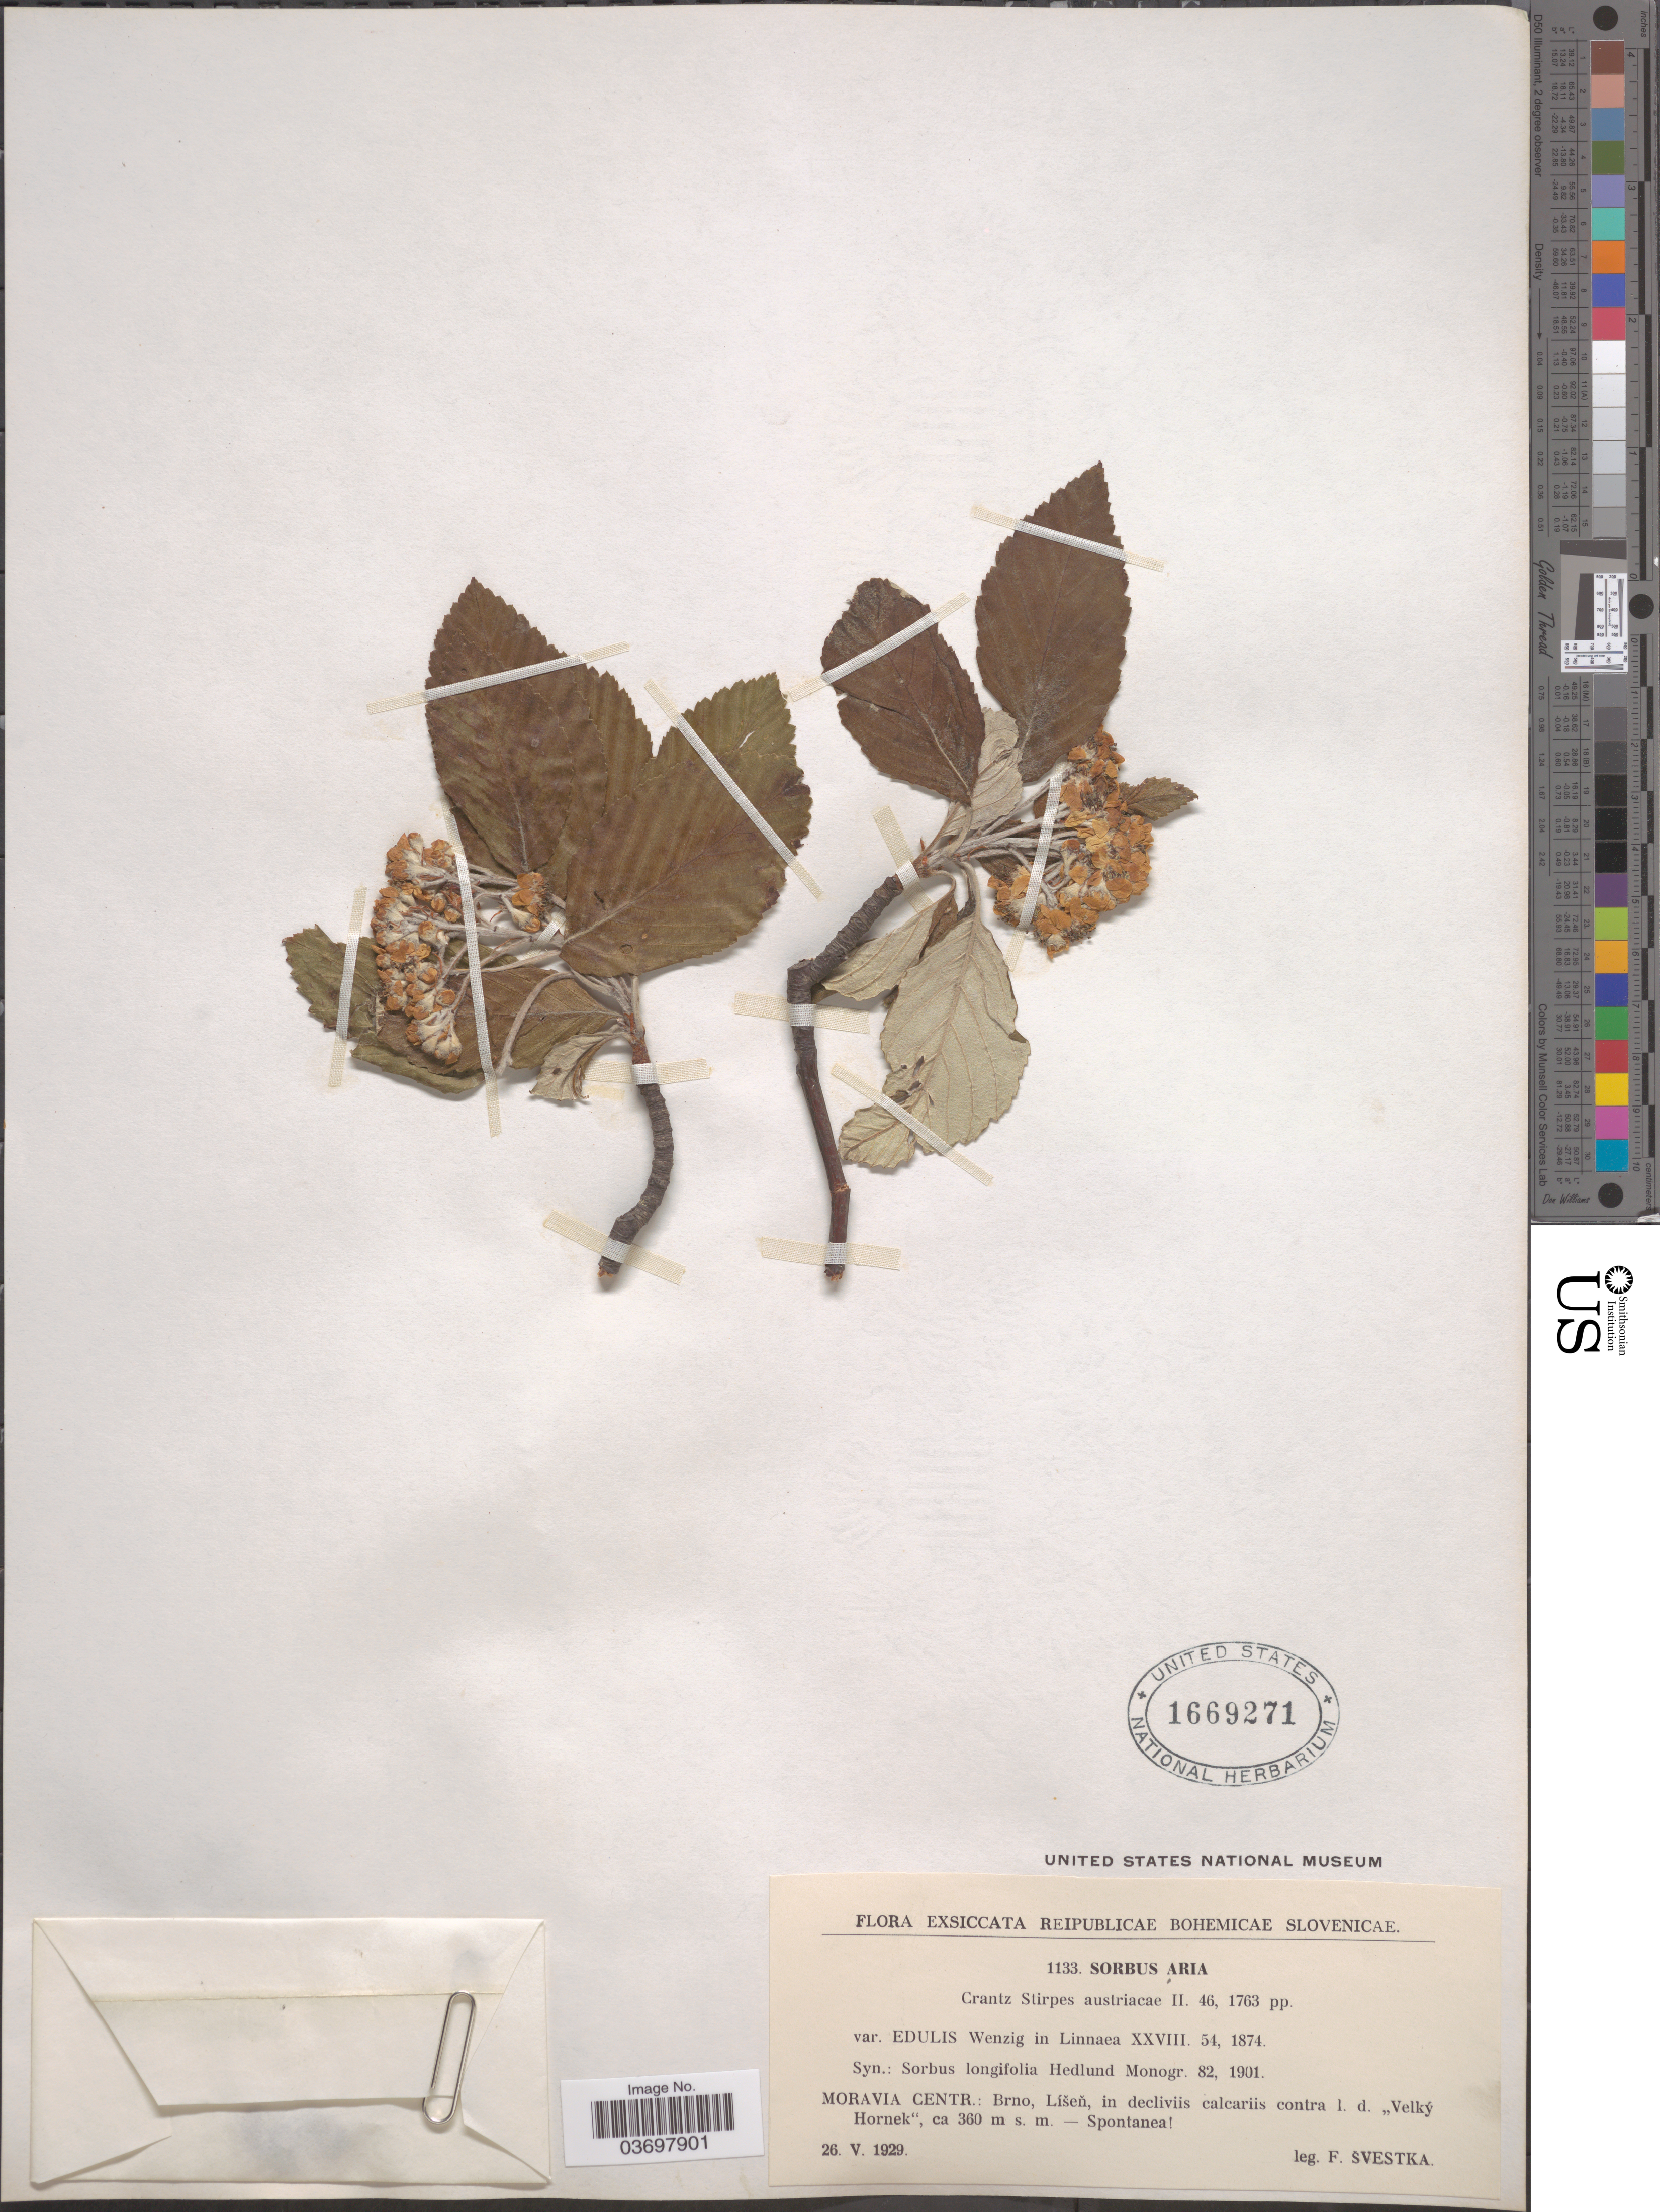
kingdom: Plantae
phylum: Tracheophyta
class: Magnoliopsida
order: Rosales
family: Rosaceae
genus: Sorbus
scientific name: Sorbus aria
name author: (L.) Crantz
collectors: F. Svestka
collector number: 1133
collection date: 1929-05-26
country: Czechia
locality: Moravia Centr.: Brno, Líšeň, in decliviis calcariis contra l. d. "Velký Hornek".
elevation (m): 360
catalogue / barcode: US 1669271